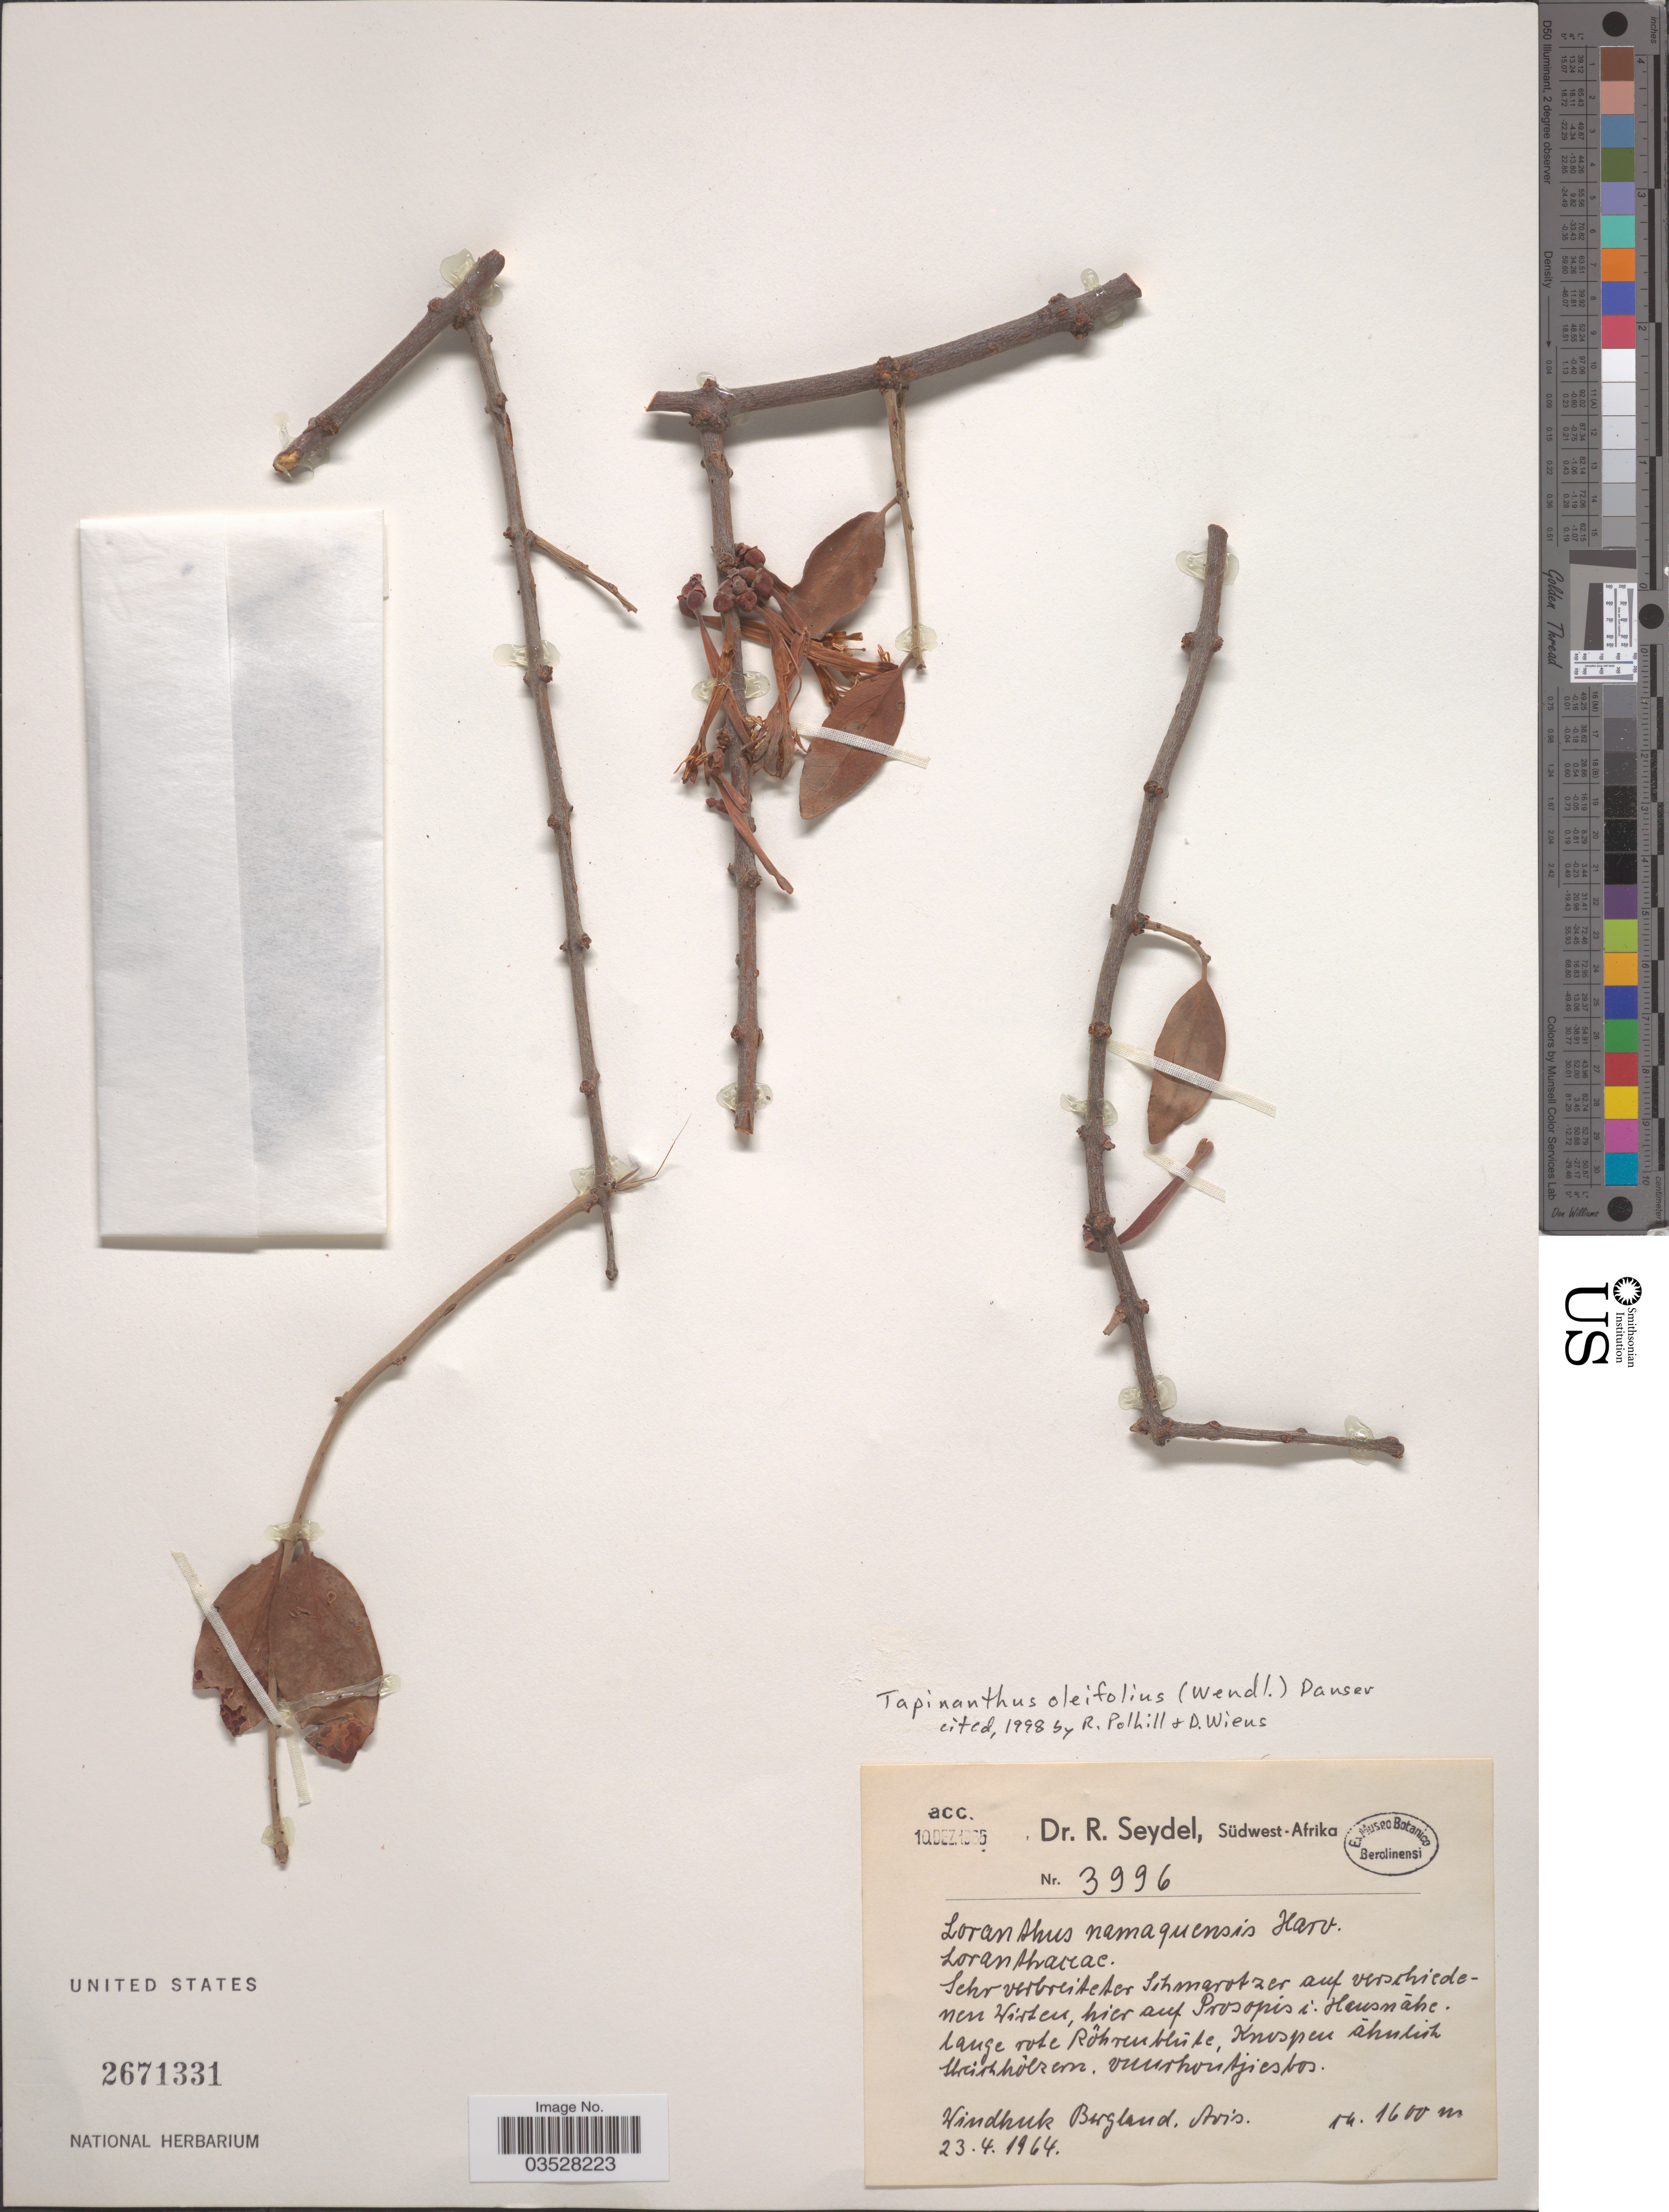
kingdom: Plantae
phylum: Tracheophyta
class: Magnoliopsida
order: Santalales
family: Loranthaceae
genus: Tapinanthus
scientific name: Tapinanthus oleifolius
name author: (J.C. Wendl.) Danser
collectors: R. Seydel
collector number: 3996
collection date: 1964-04-23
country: Namibia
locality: Südwest-Afrika. Windhuk Bergland. Avis.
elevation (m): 1600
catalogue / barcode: US 2671331